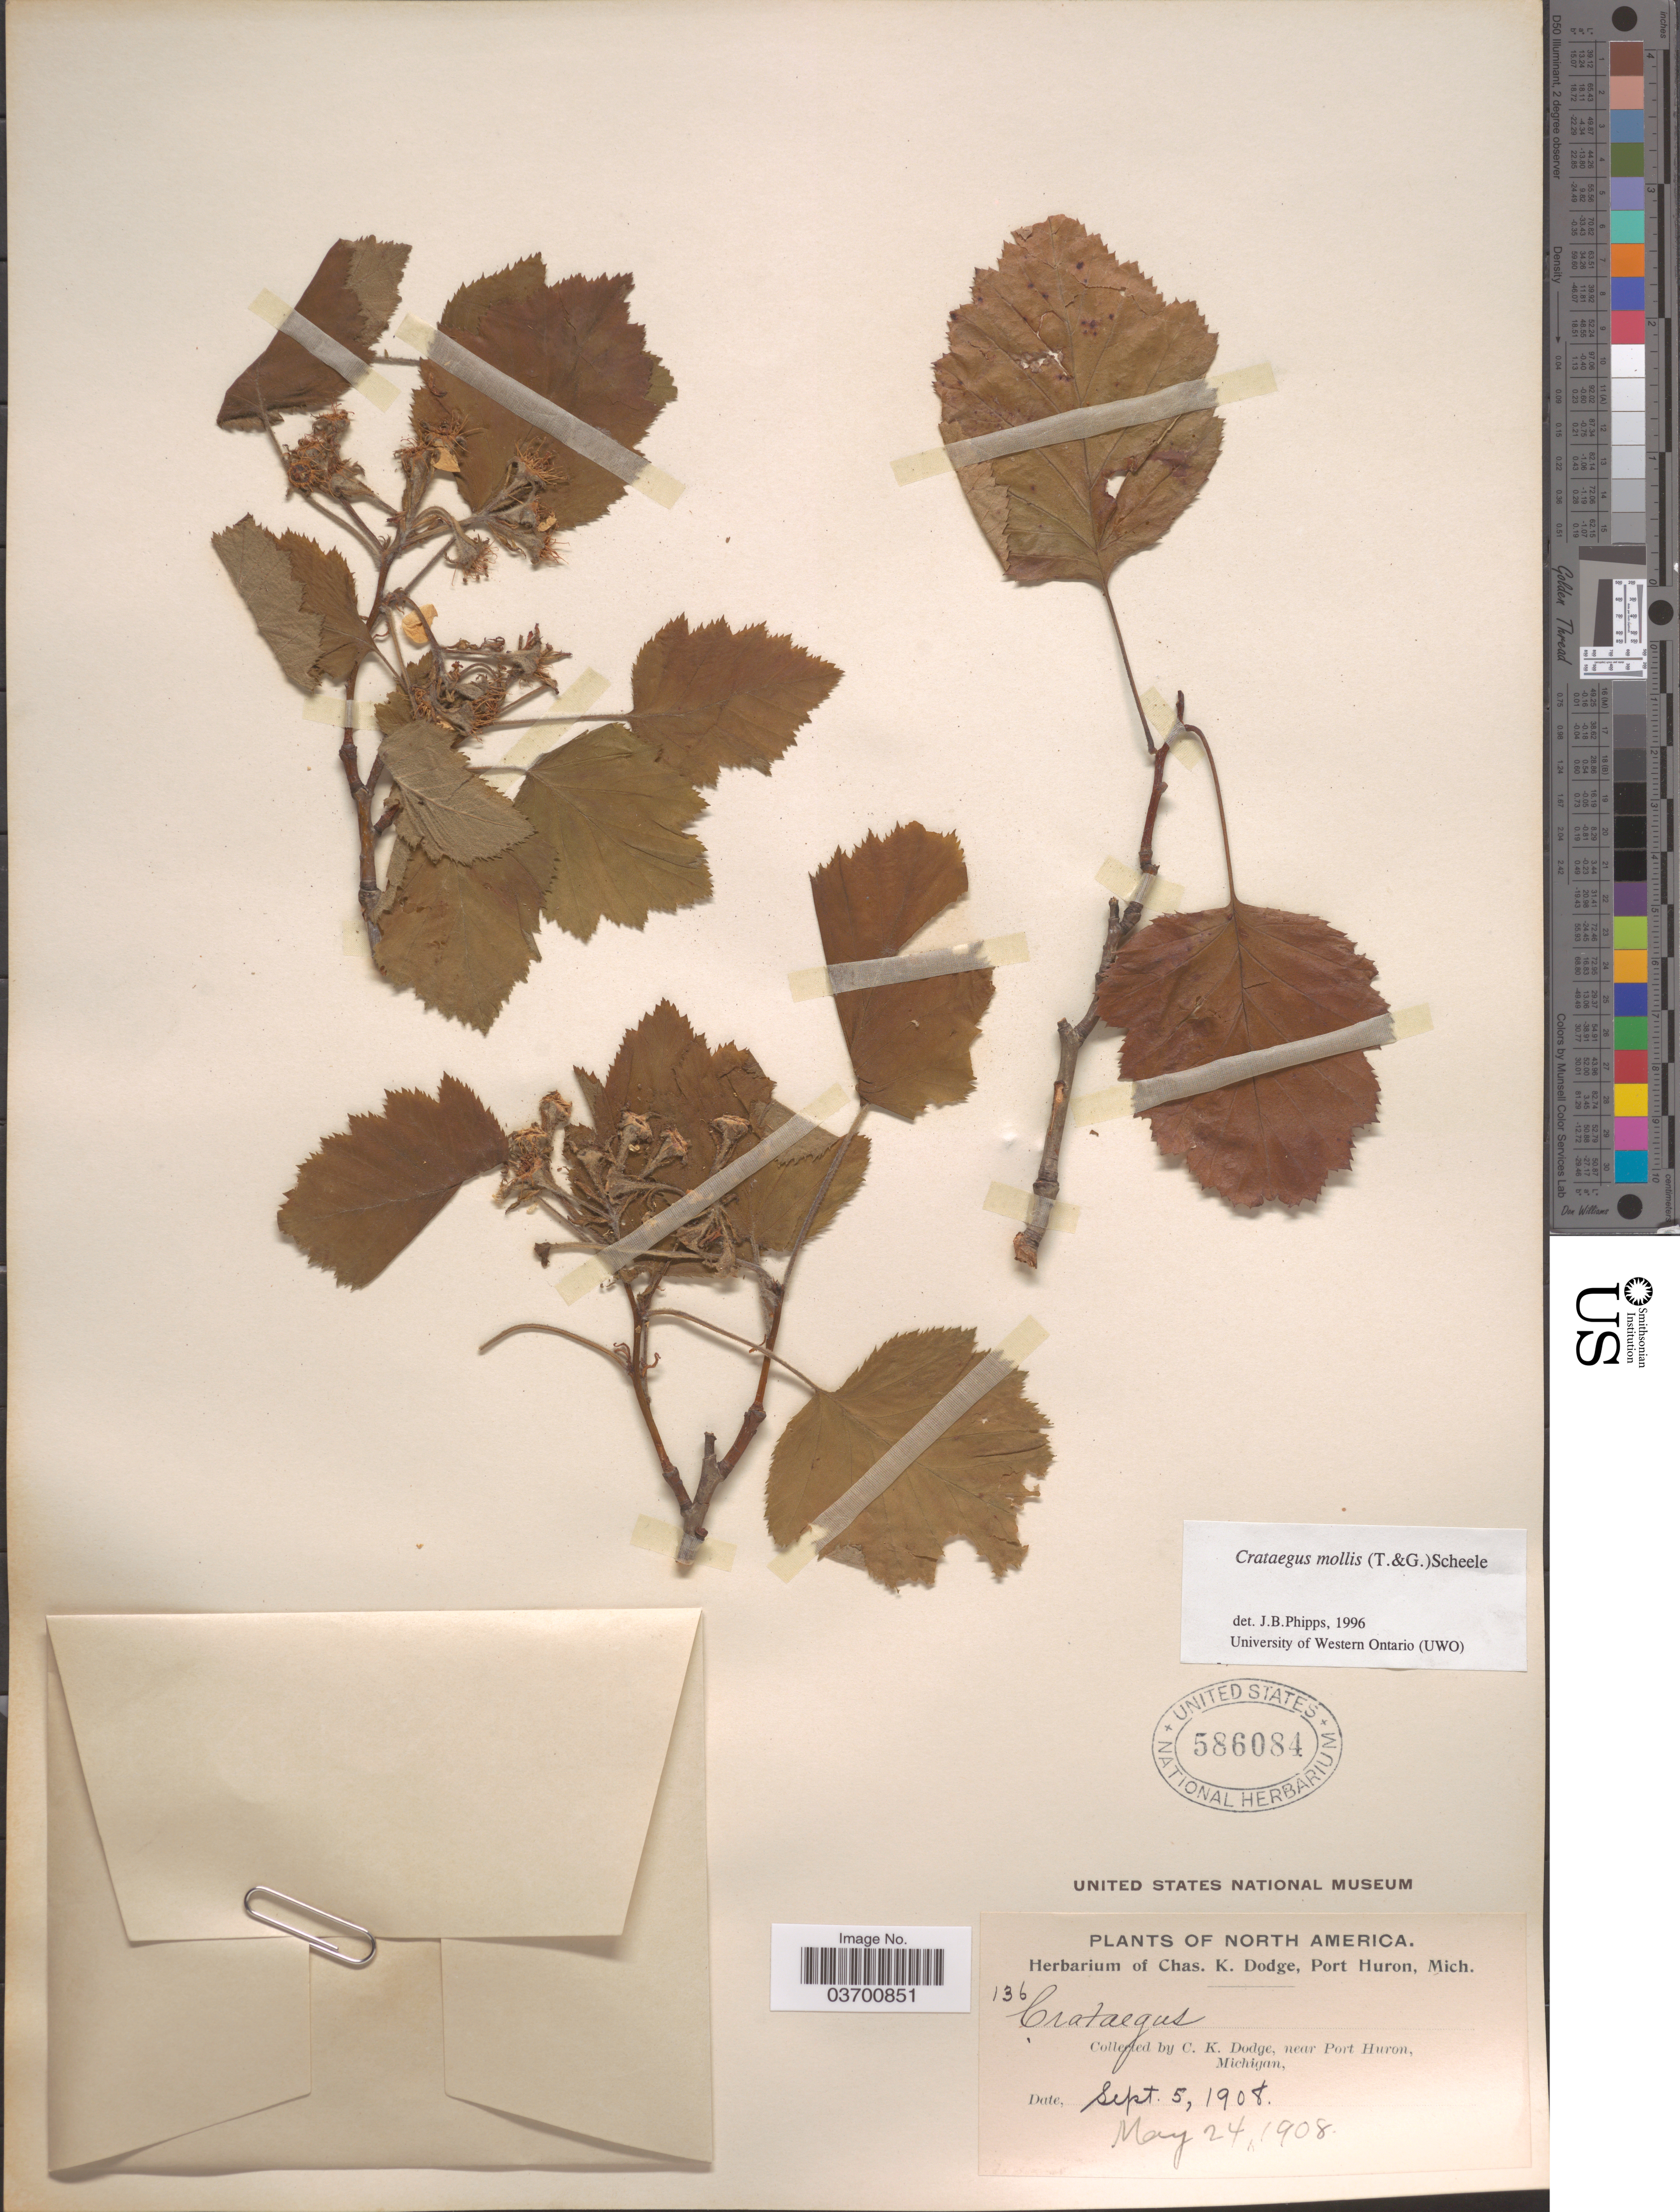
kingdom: Plantae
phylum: Tracheophyta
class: Magnoliopsida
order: Rosales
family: Rosaceae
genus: Crataegus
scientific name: Crataegus mollis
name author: (Torr. & A. Gray) Scheele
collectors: C. K. Dodge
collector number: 136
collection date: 1908-05-24/1908-09-05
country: United States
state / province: Michigan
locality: Near Port Huron.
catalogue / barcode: US 586084